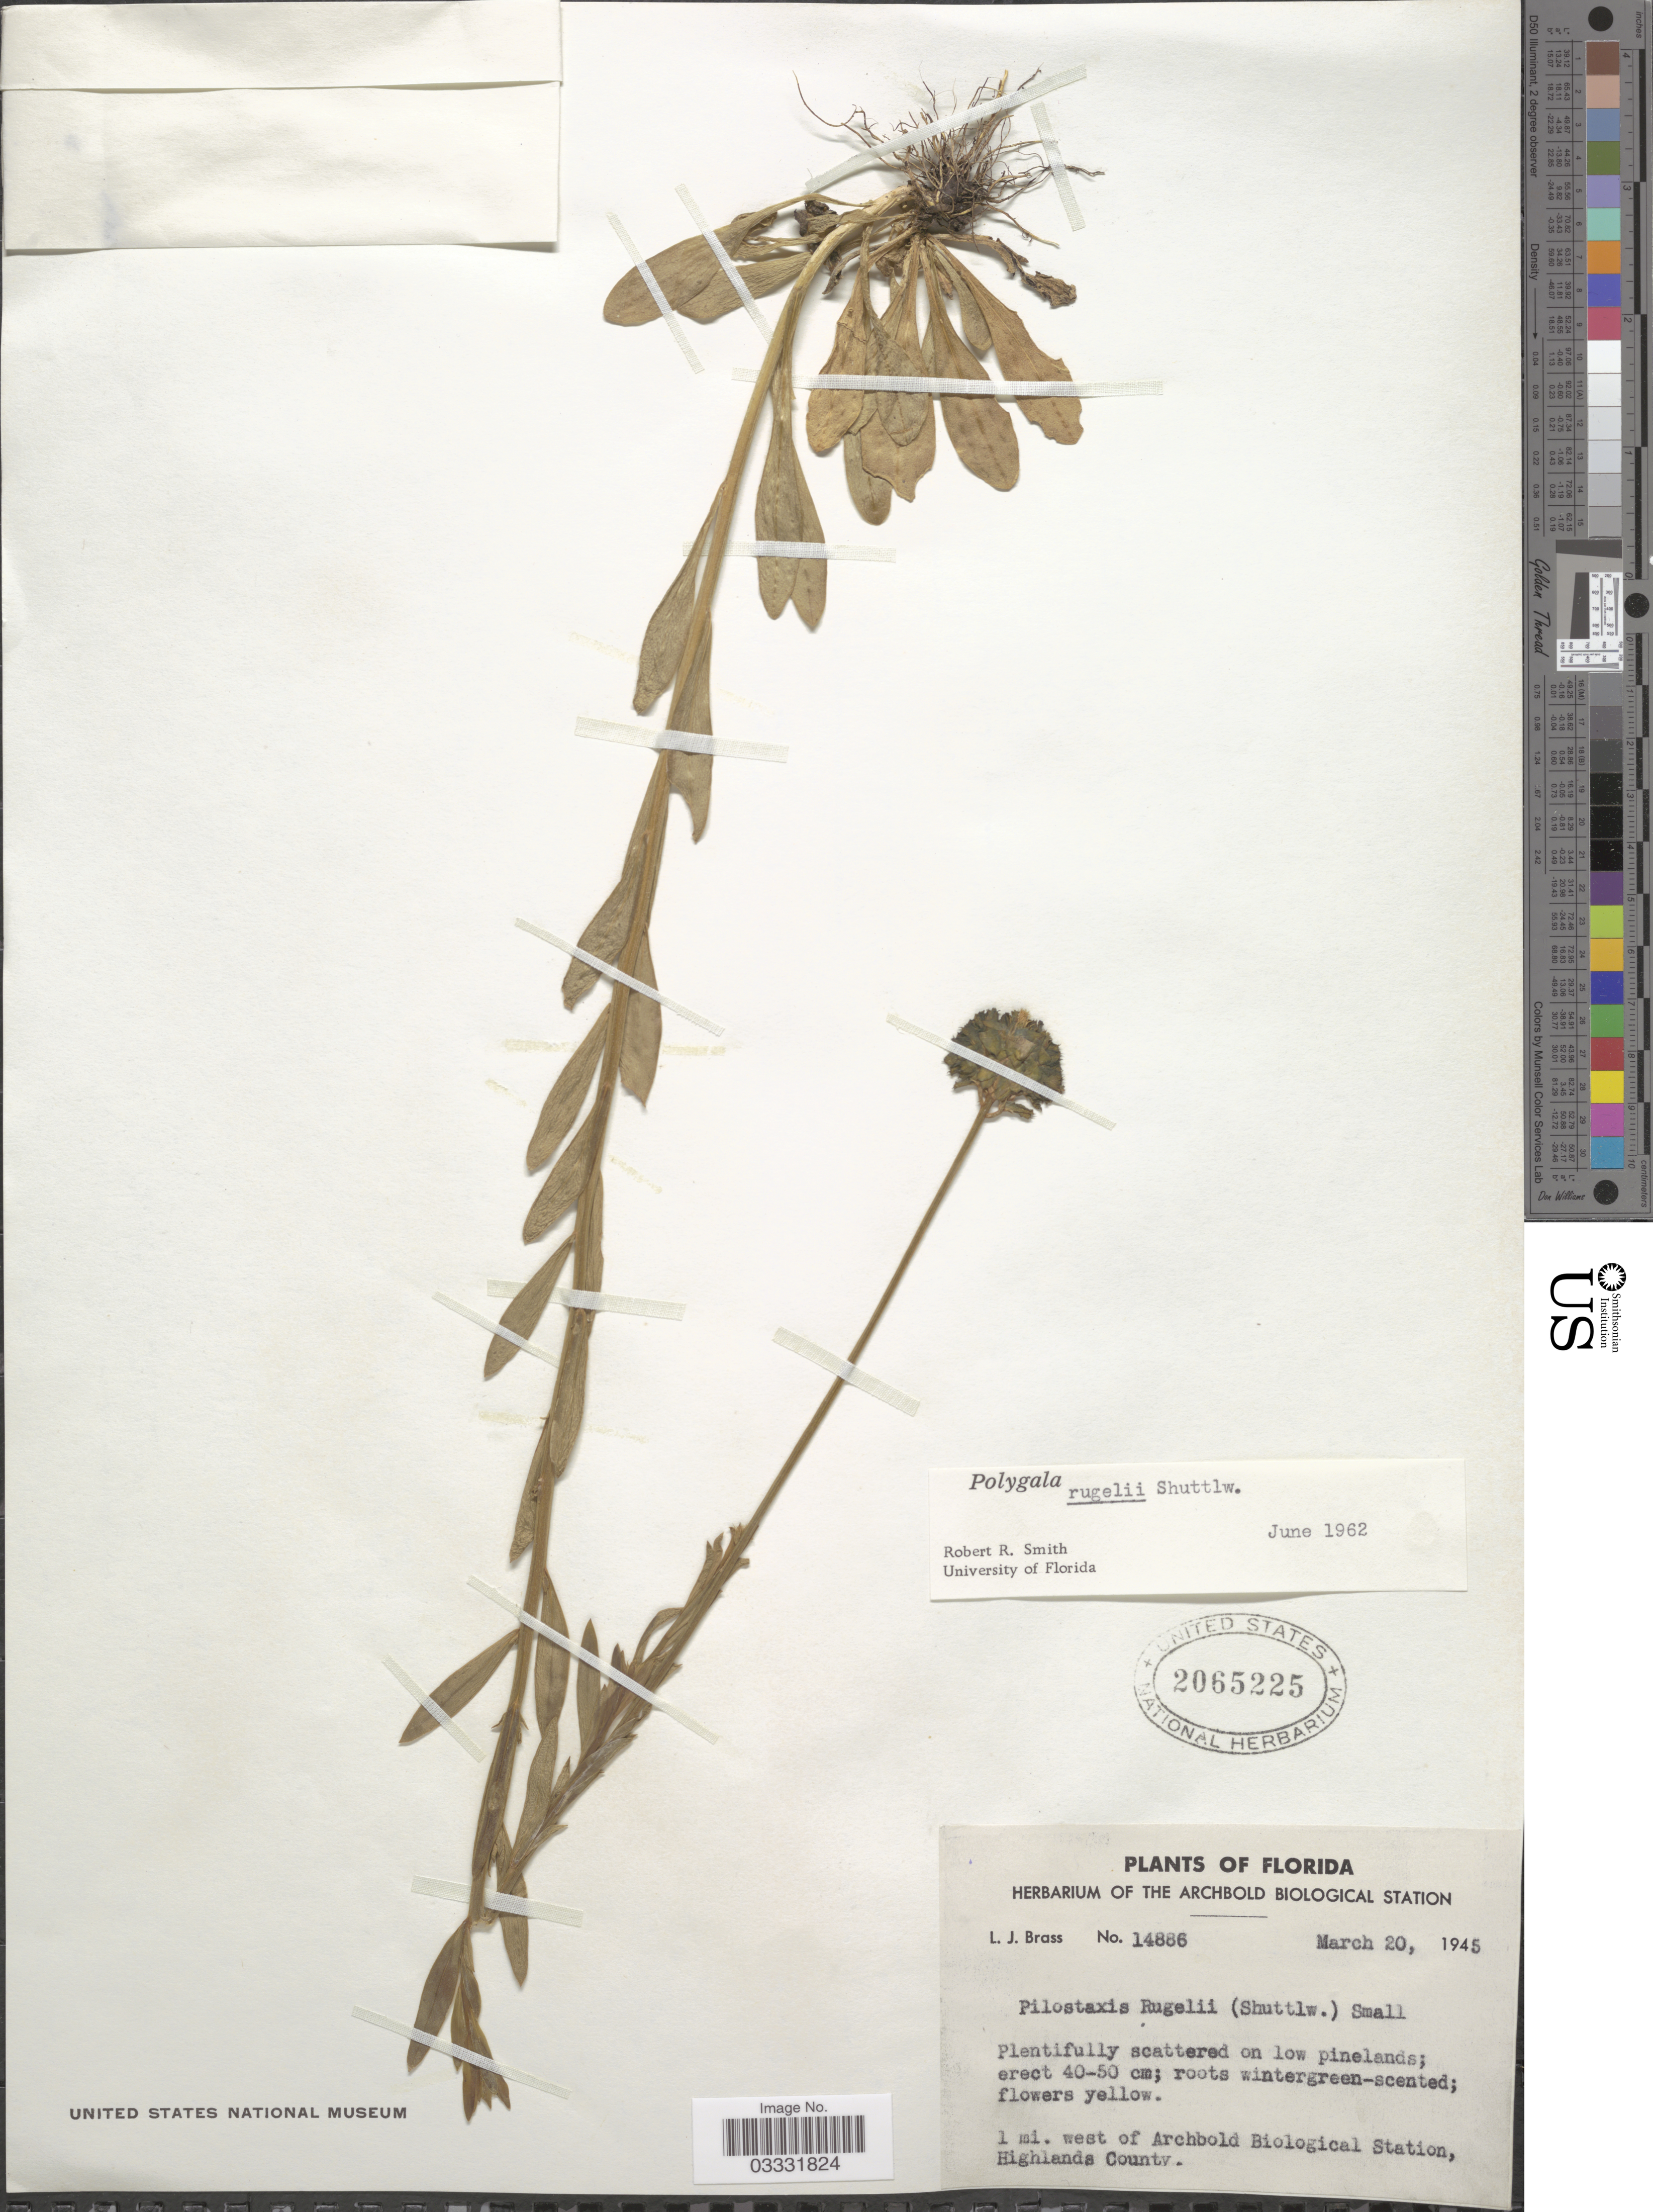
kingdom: Plantae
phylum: Tracheophyta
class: Magnoliopsida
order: Fabales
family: Polygalaceae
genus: Polygala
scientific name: Polygala rugelii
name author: Shuttlew. ex Chapm.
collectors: L. J. Brass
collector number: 14886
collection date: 1945-03-20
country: United States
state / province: Florida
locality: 1 mi. west of Archbold Biological Station, Highlands County.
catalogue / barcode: US 2065225